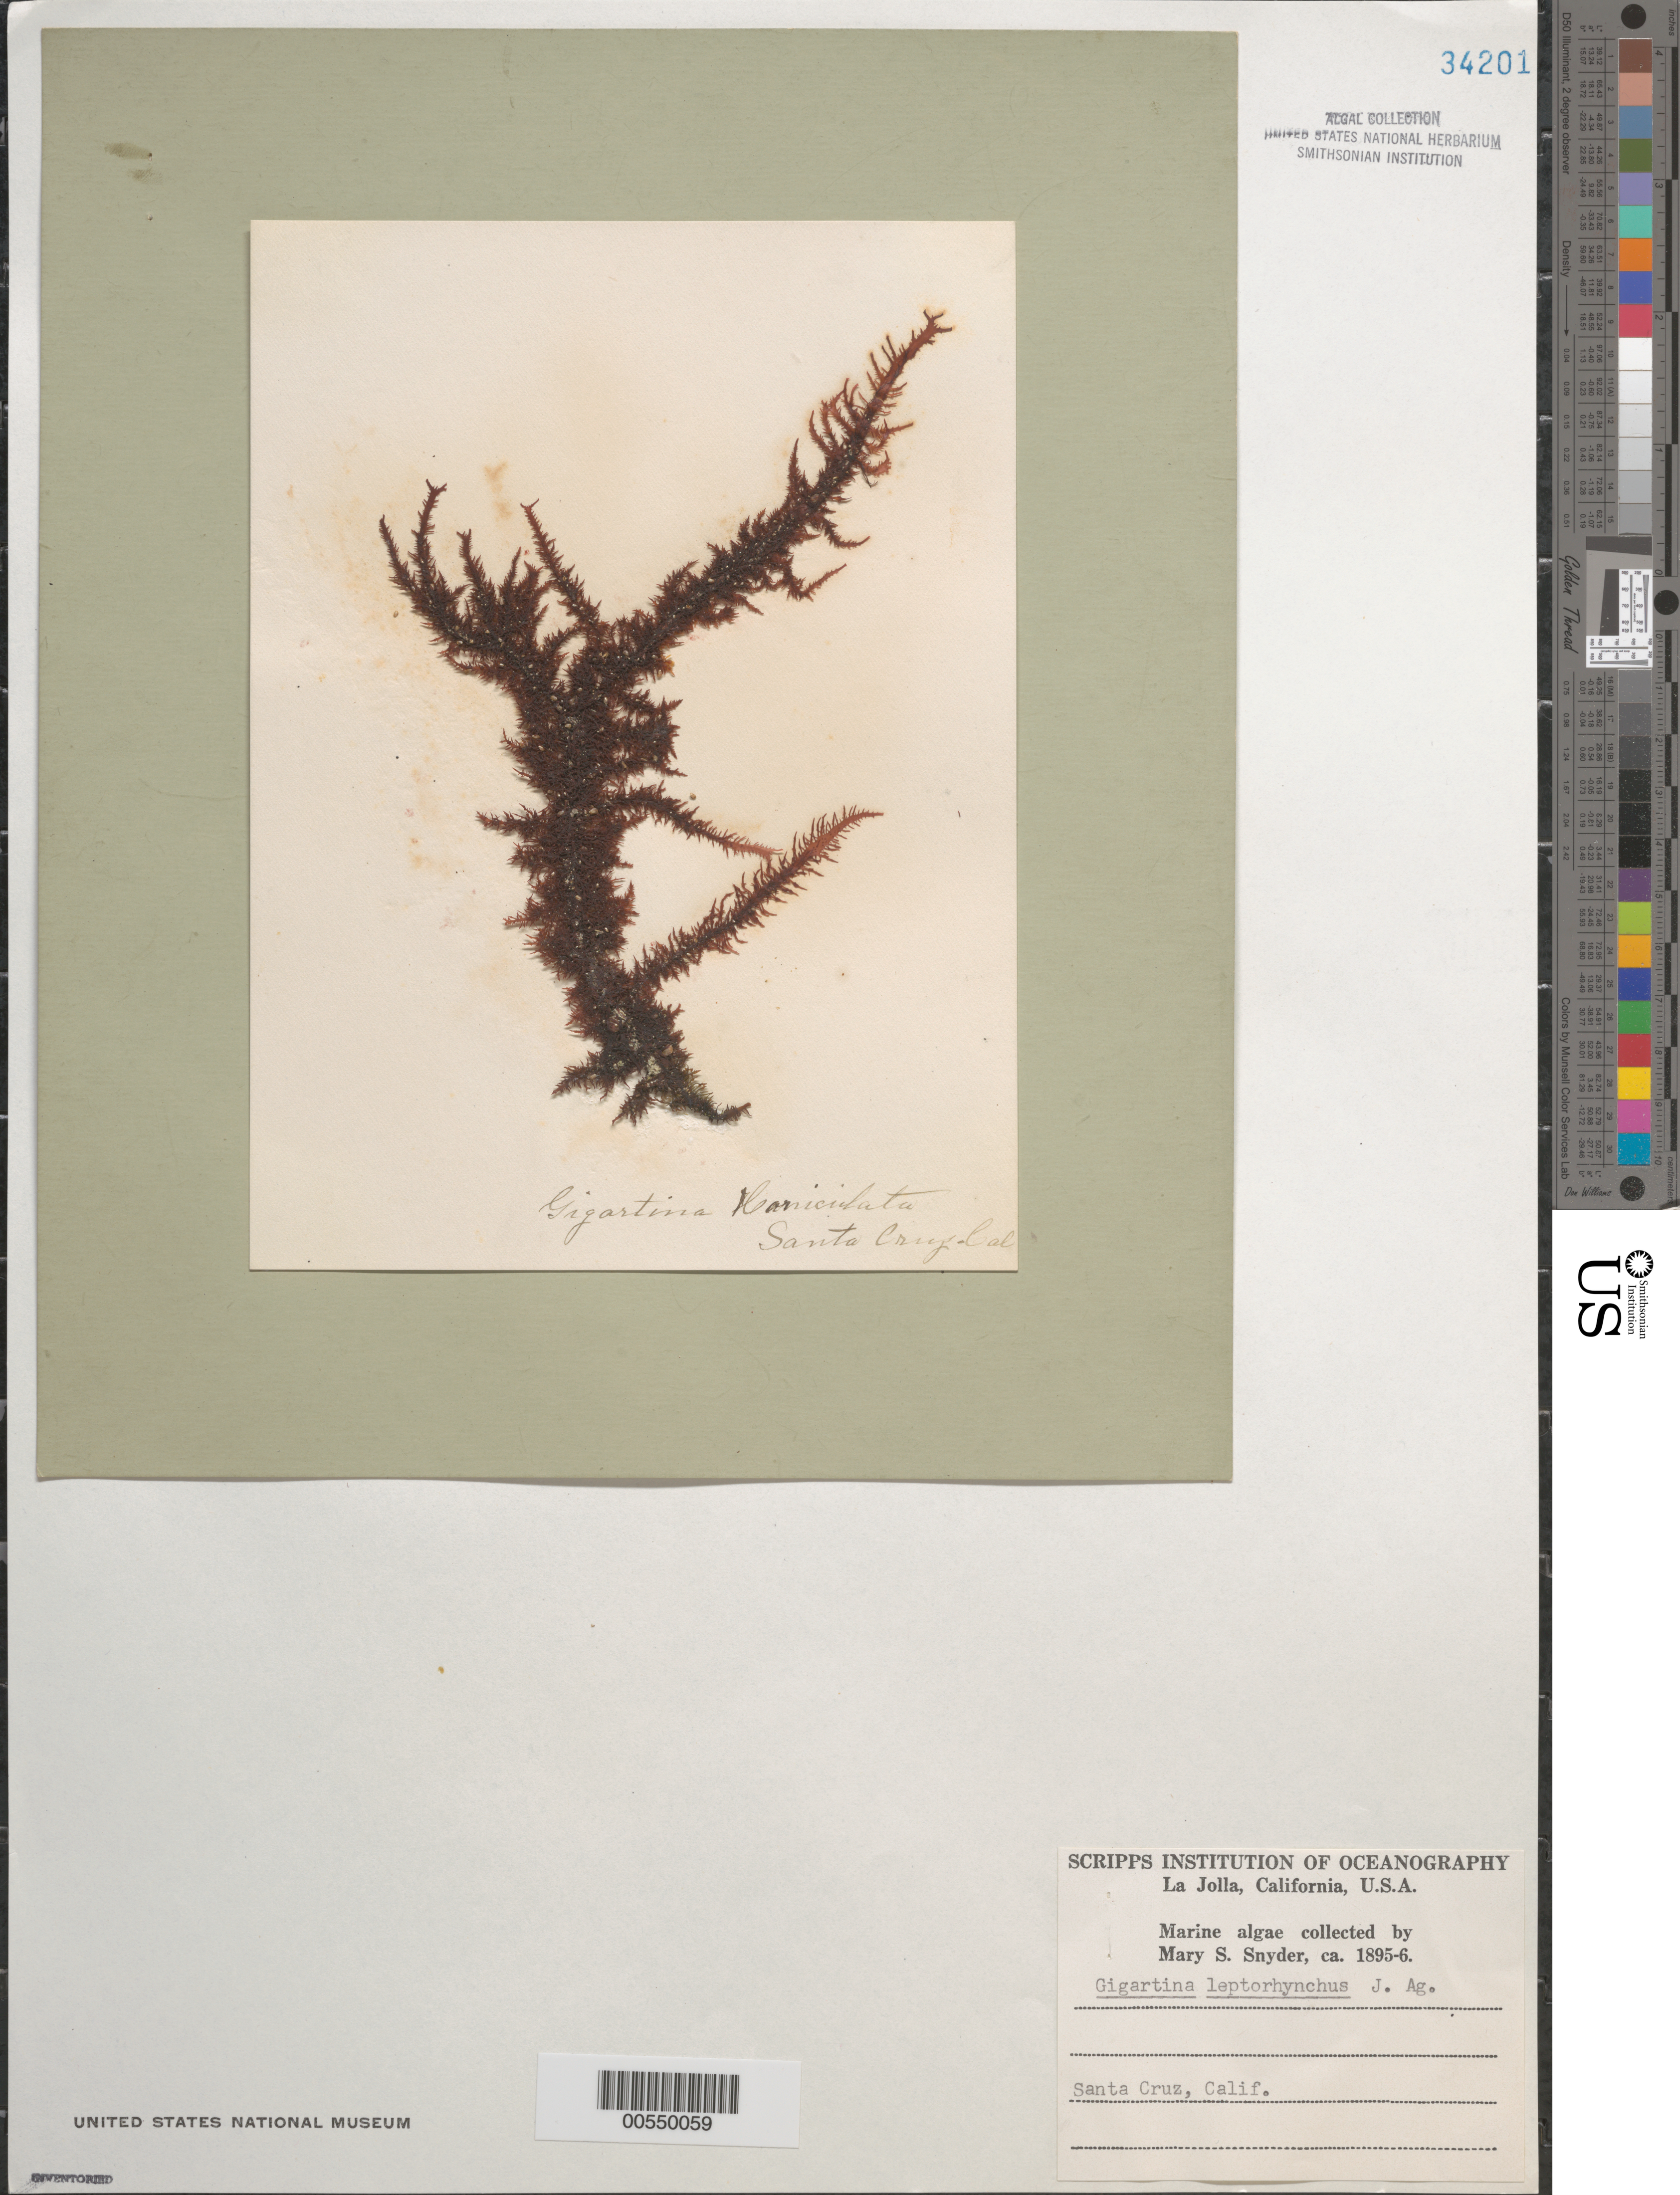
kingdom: Plantae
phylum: Rhodophyta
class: Florideophyceae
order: Gigartinales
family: Gigartinaceae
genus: Mazzaella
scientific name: Mazzaella leptorhynchos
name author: (J. Agardh) Leister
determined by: Algae name updating Project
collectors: M. Snyder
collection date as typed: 1895 OR -- --- 1896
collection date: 1895 or 1896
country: United States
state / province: California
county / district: Santa Cruz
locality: Santa Cruz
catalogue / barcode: US 34201